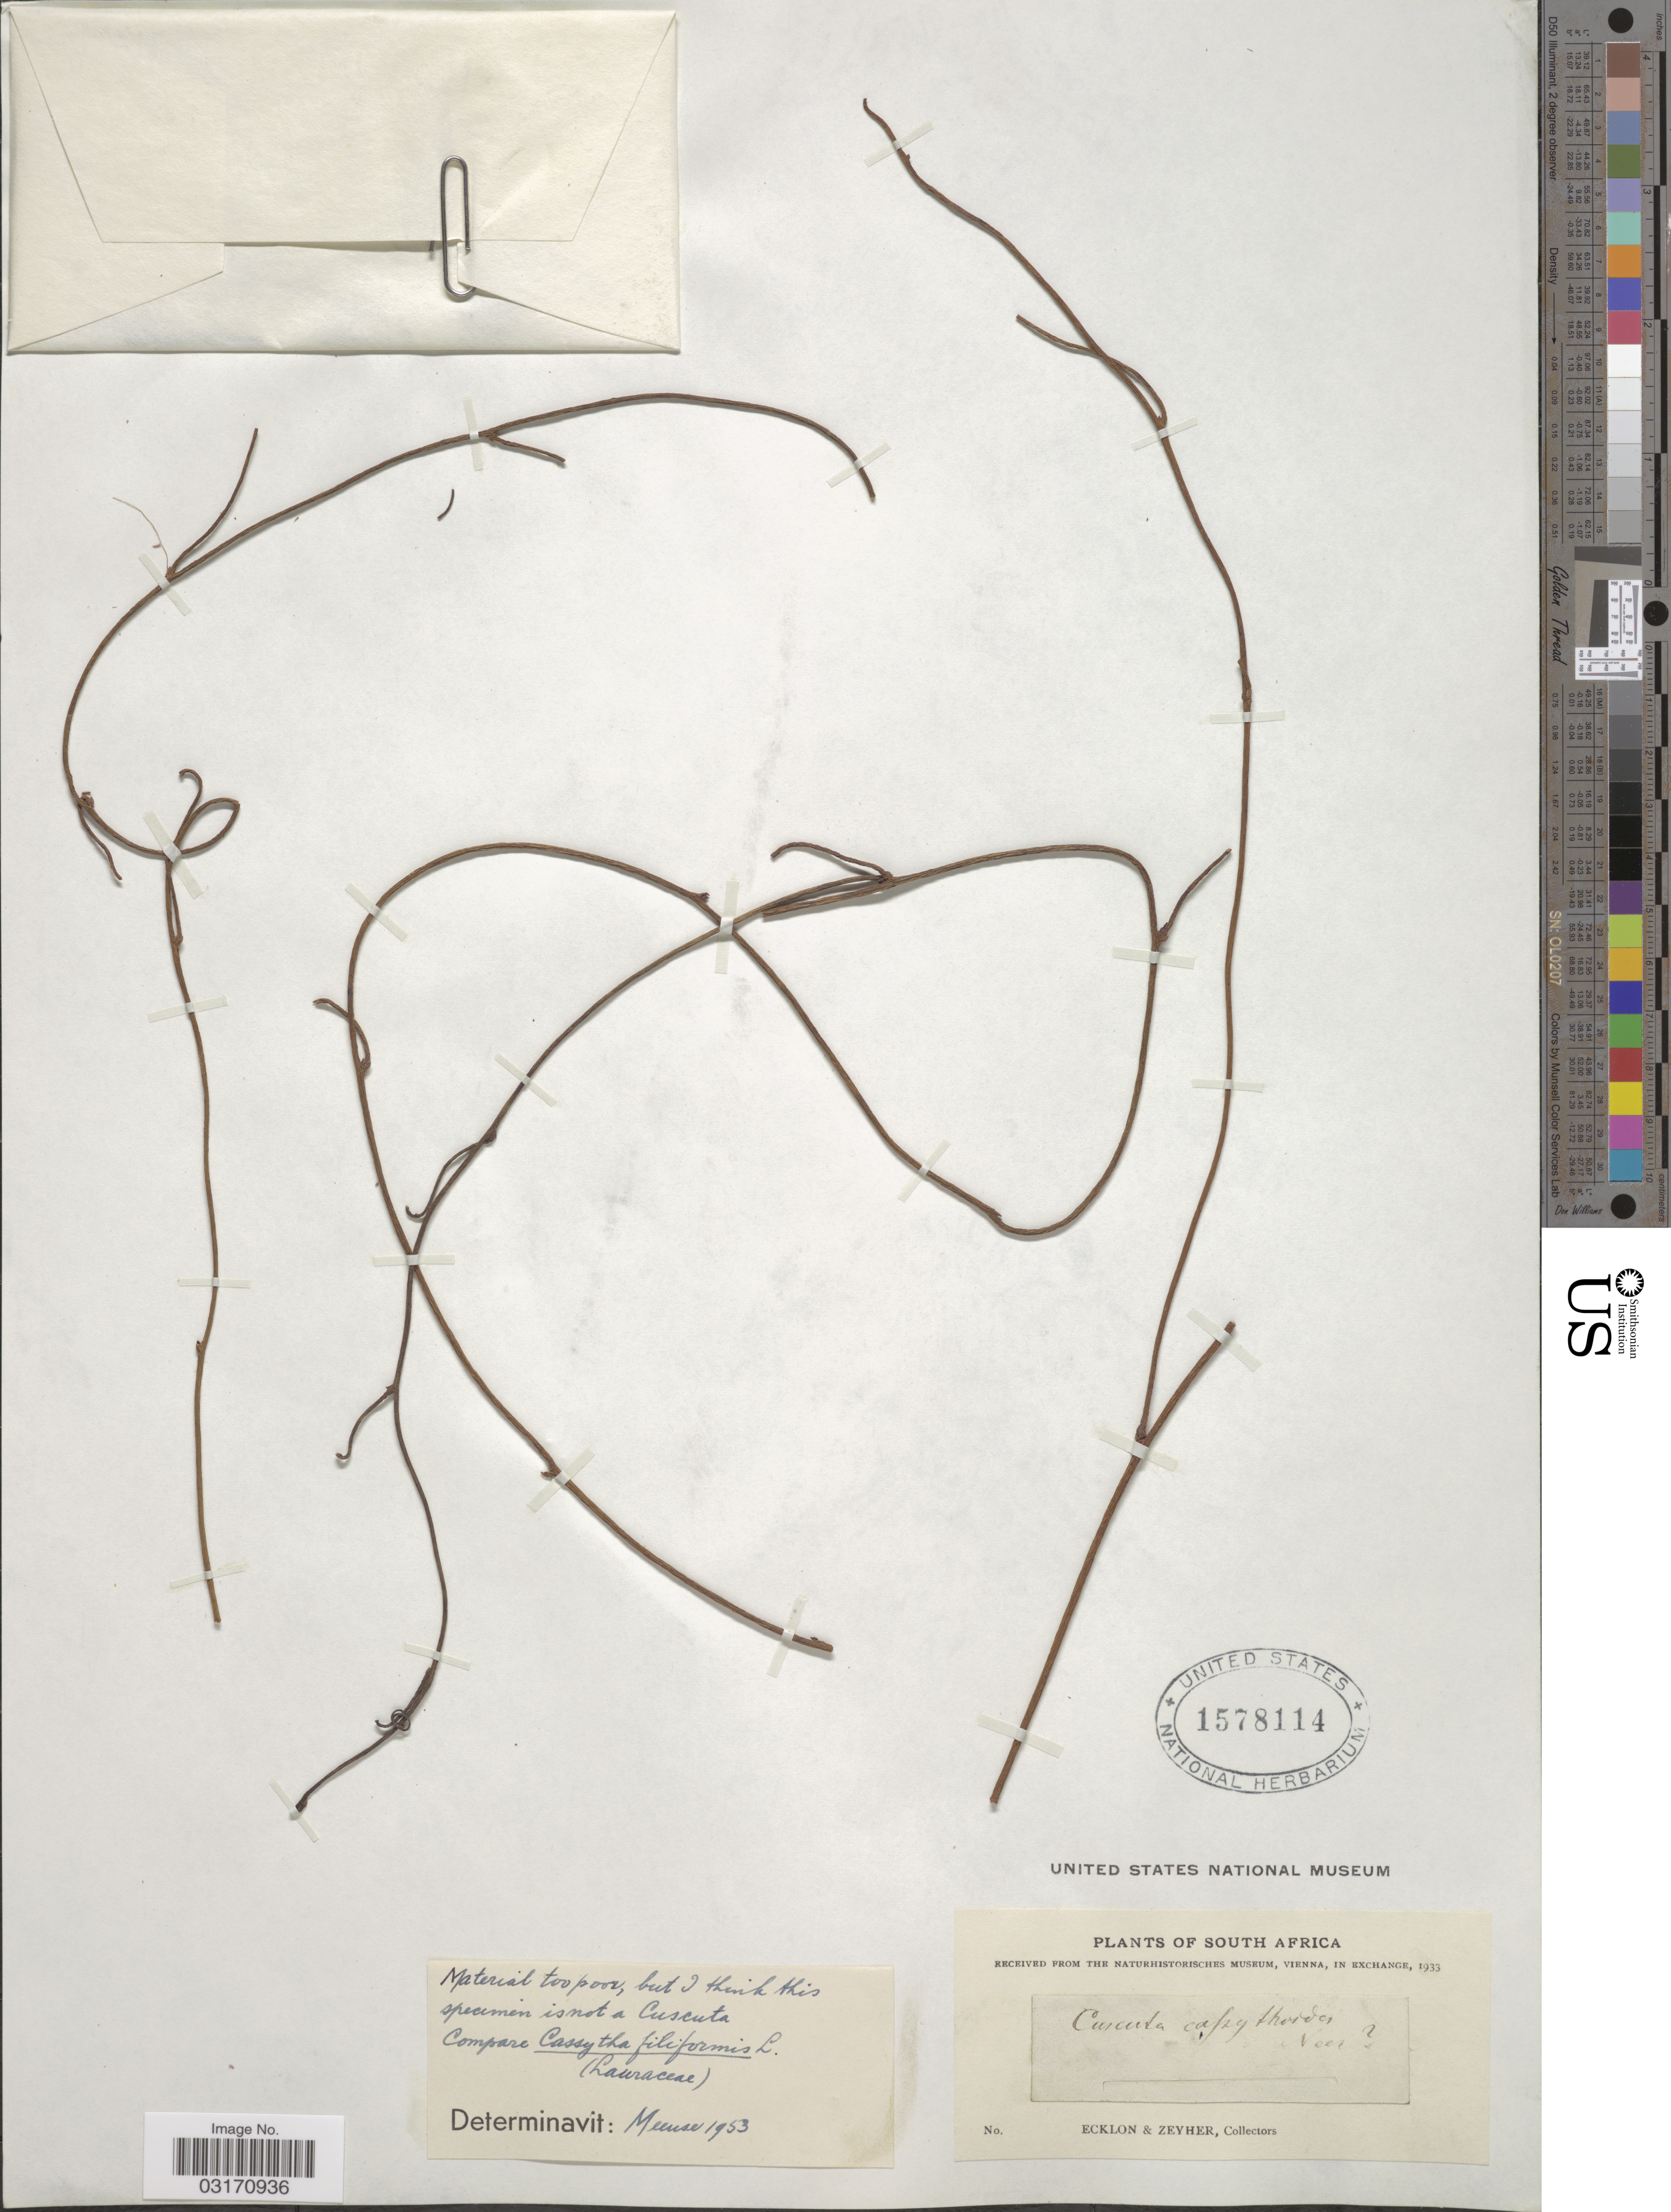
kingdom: Plantae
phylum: Tracheophyta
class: Magnoliopsida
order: Solanales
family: Convolvulaceae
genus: Cuscuta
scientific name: Cuscuta nitida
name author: E. Mey. ex Choisy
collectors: -. Ecklon & -. Zeyher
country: South Africa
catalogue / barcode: US 1578114